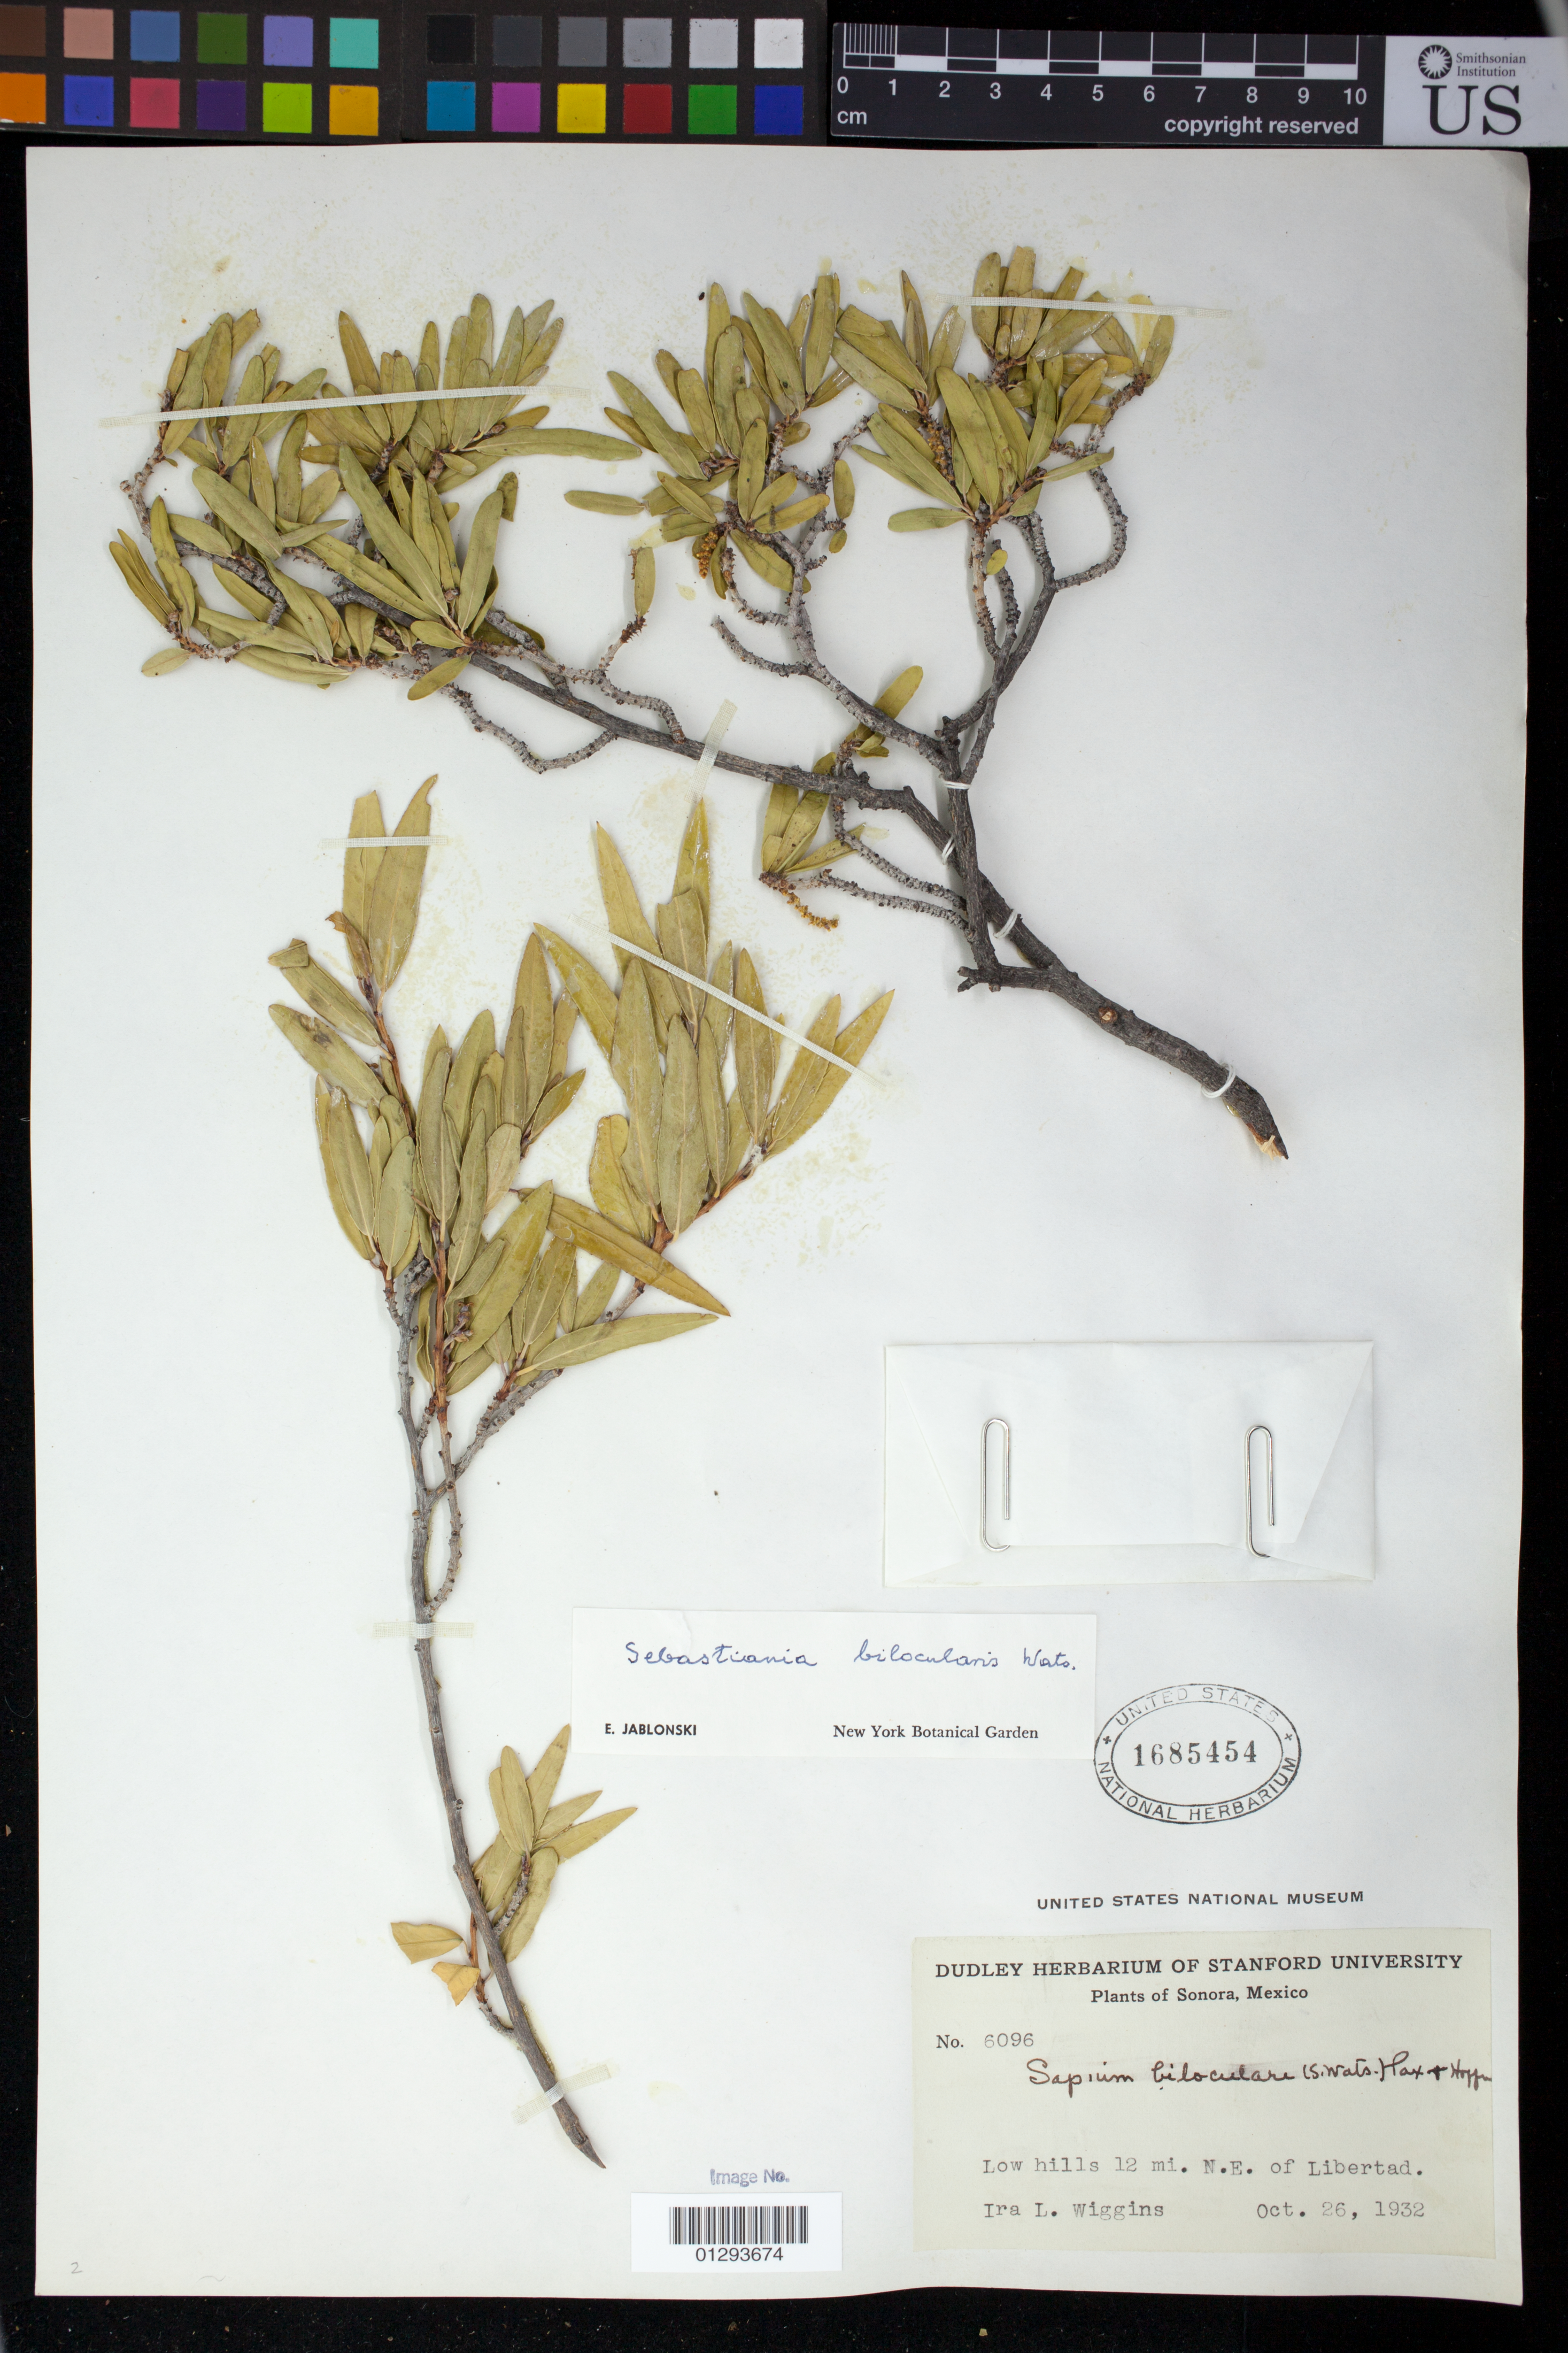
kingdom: Plantae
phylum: Tracheophyta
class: Magnoliopsida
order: Malpighiales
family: Euphorbiaceae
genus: Sebastiania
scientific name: Sebastiania bilocularis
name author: S. Watson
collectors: I. L. Wiggins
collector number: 6096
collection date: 1932-10-26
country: Mexico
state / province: Sonora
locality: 12 miles NE of Libertad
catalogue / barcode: US 1685454